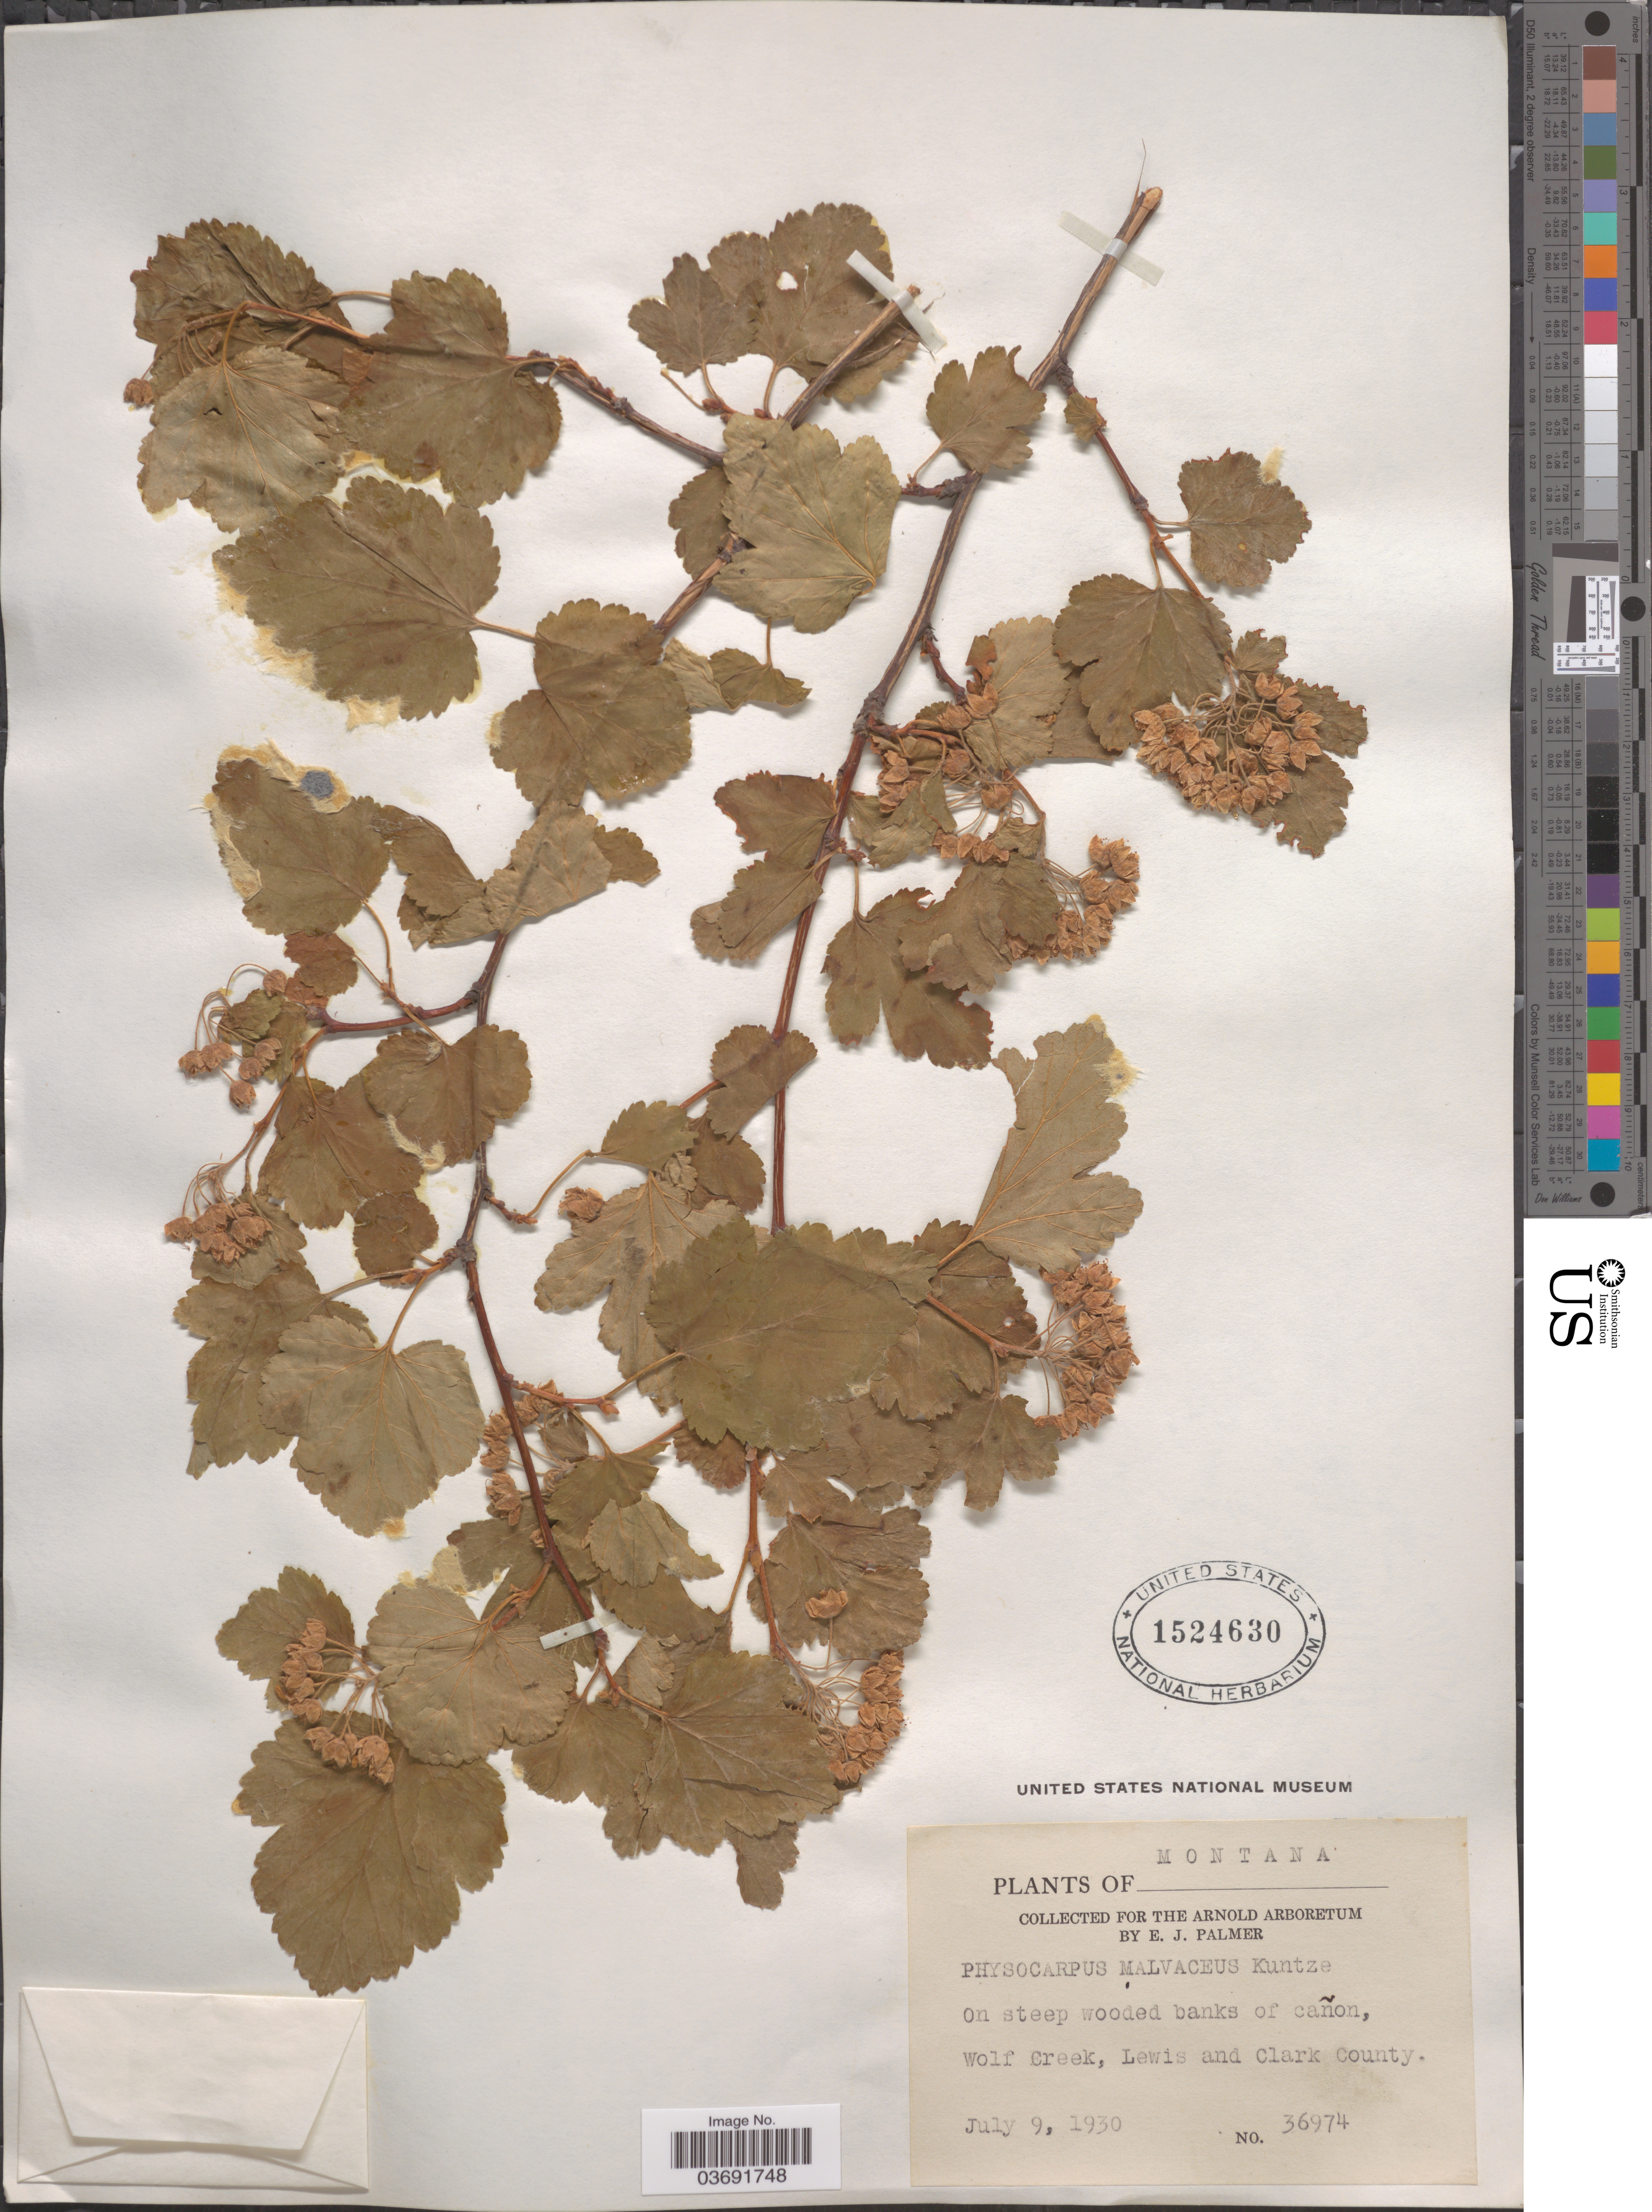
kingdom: Plantae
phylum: Tracheophyta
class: Magnoliopsida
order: Rosales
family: Rosaceae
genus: Physocarpus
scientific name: Physocarpus malvaceus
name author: (Greene) Kuntze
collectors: E. J. Palmer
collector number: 36974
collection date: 1930-07-09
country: United States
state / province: Montana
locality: On steep wooded banks of cañon, Wolf Creek, Lewis and Clark County.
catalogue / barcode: US 1524630